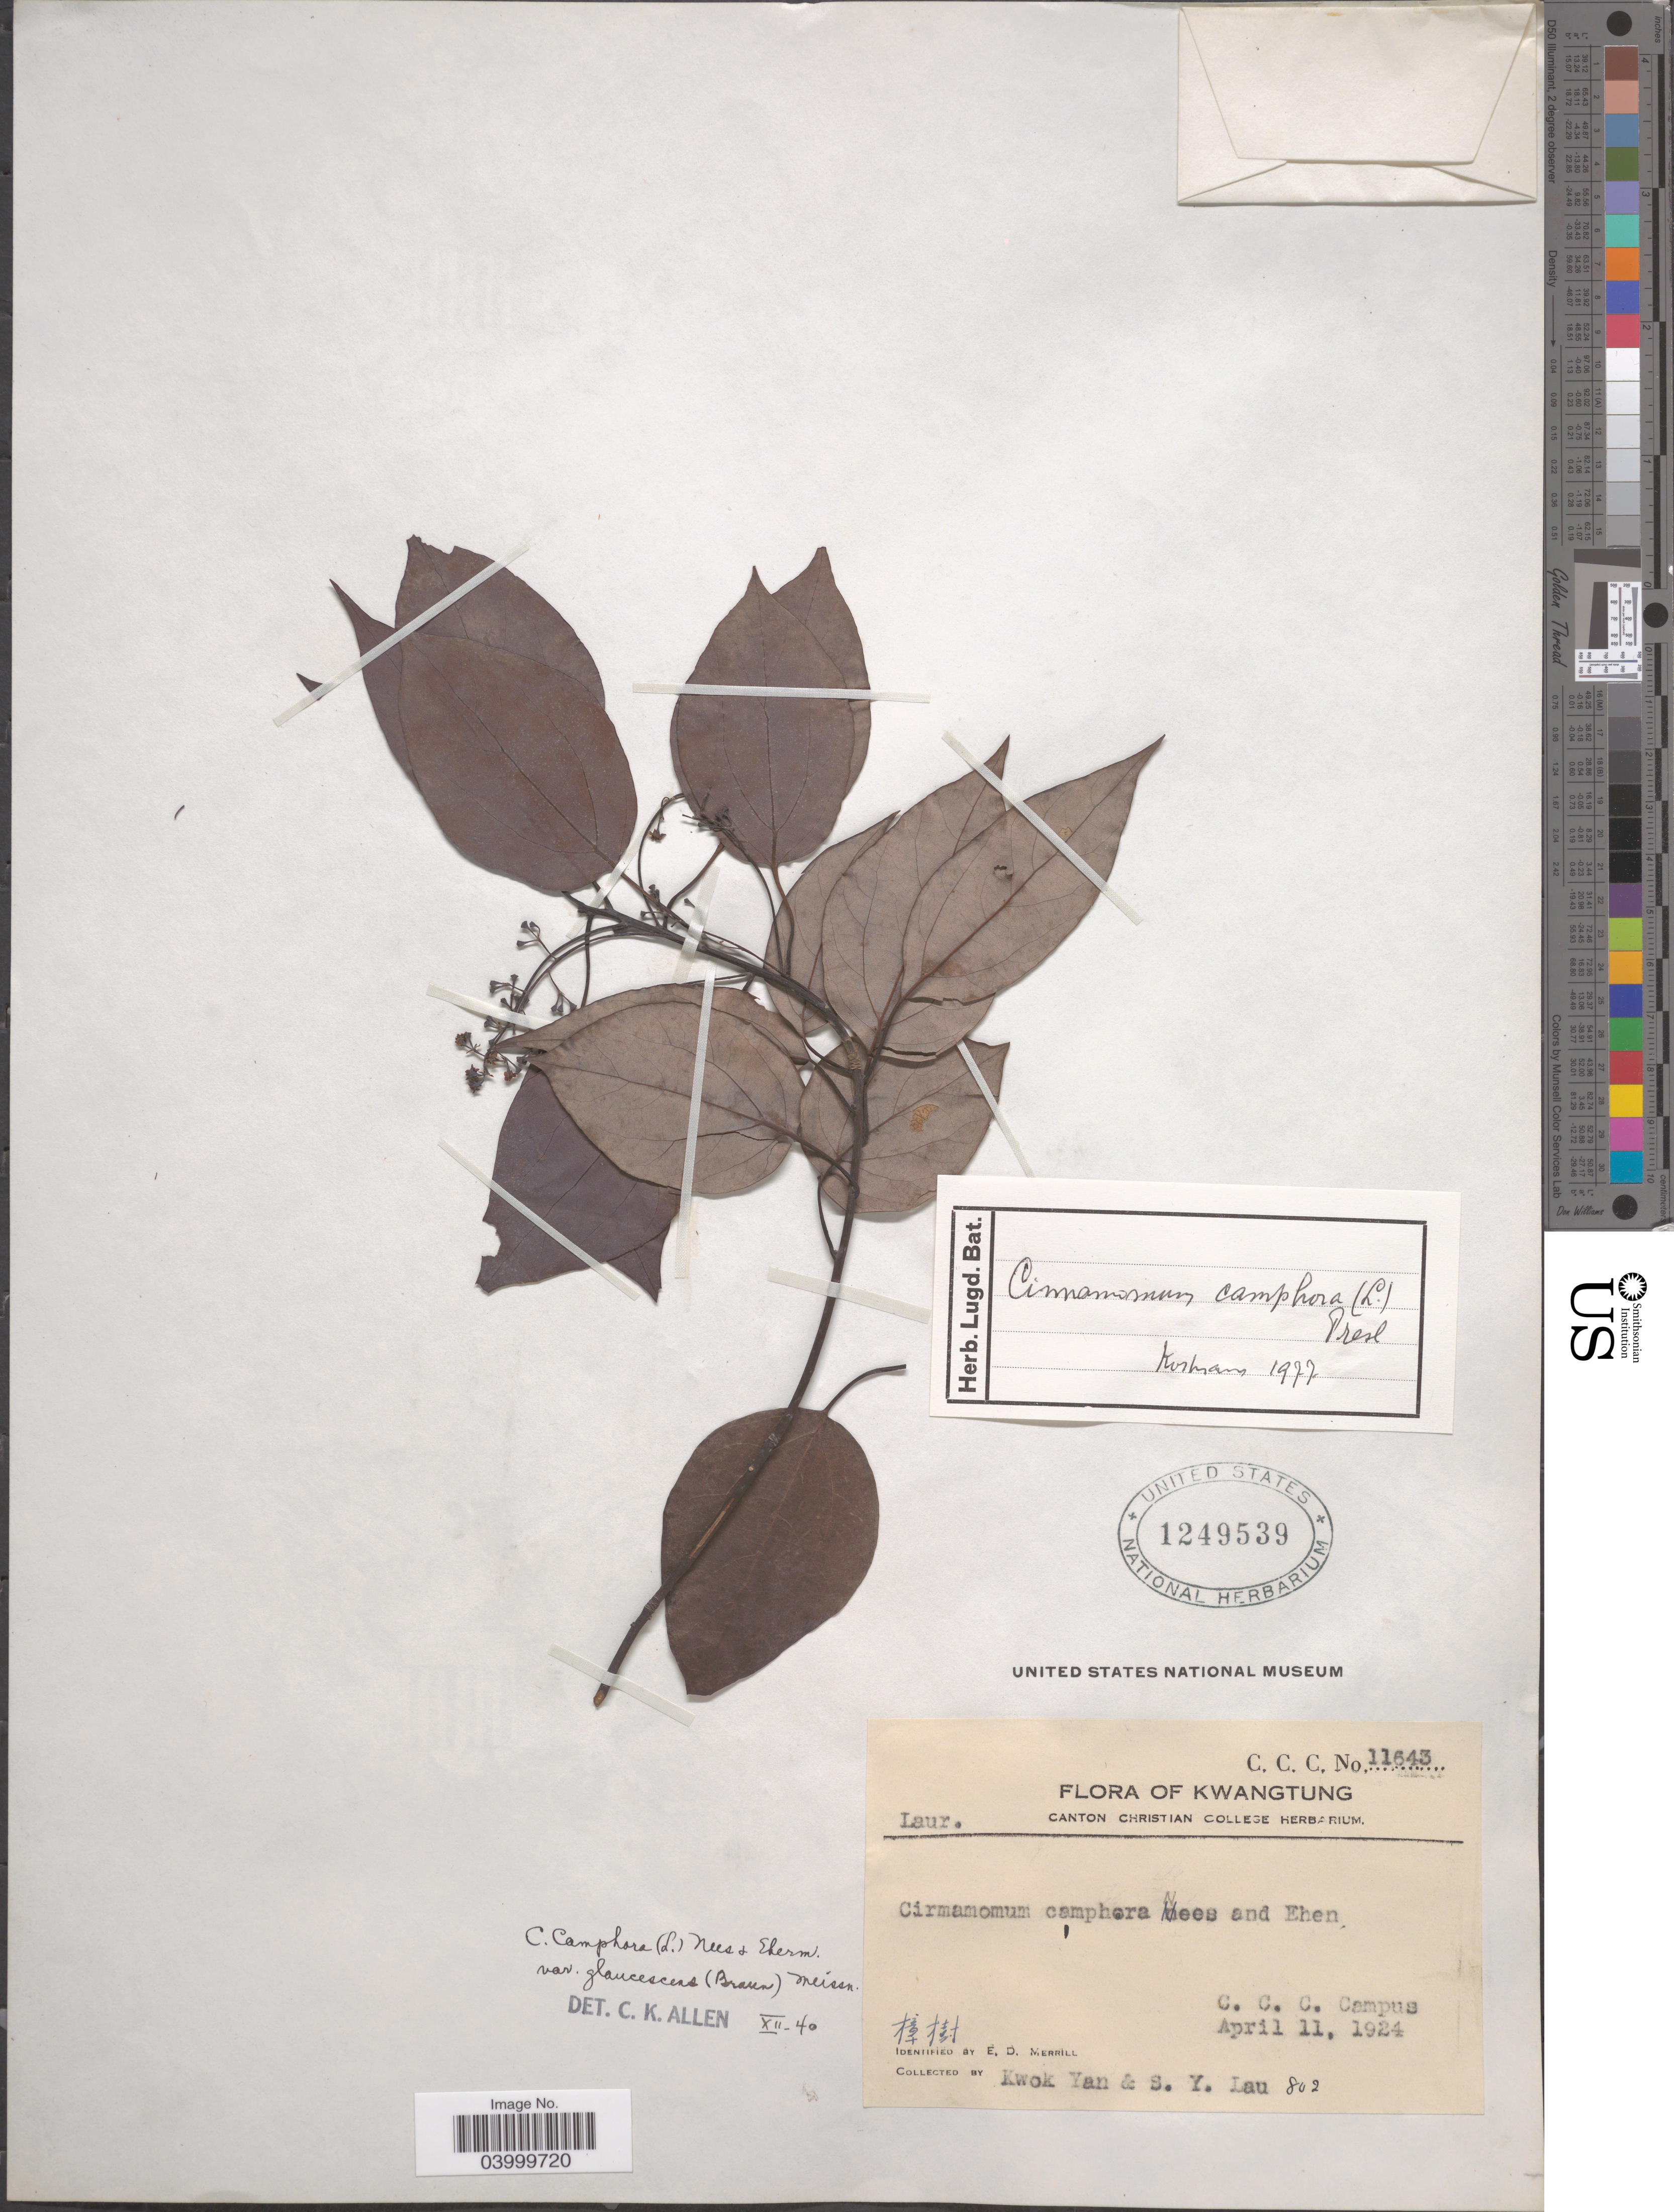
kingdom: Plantae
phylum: Tracheophyta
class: Magnoliopsida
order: Laurales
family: Lauraceae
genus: Cinnamomum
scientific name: Cinnamomum camphora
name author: (L.) J. Presl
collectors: K. Yan & S. Y. Lau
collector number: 80/11643?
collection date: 1924-04-11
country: China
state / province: Guangdong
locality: Kwangtung. C. C. C. Campus.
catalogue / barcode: US 1249539